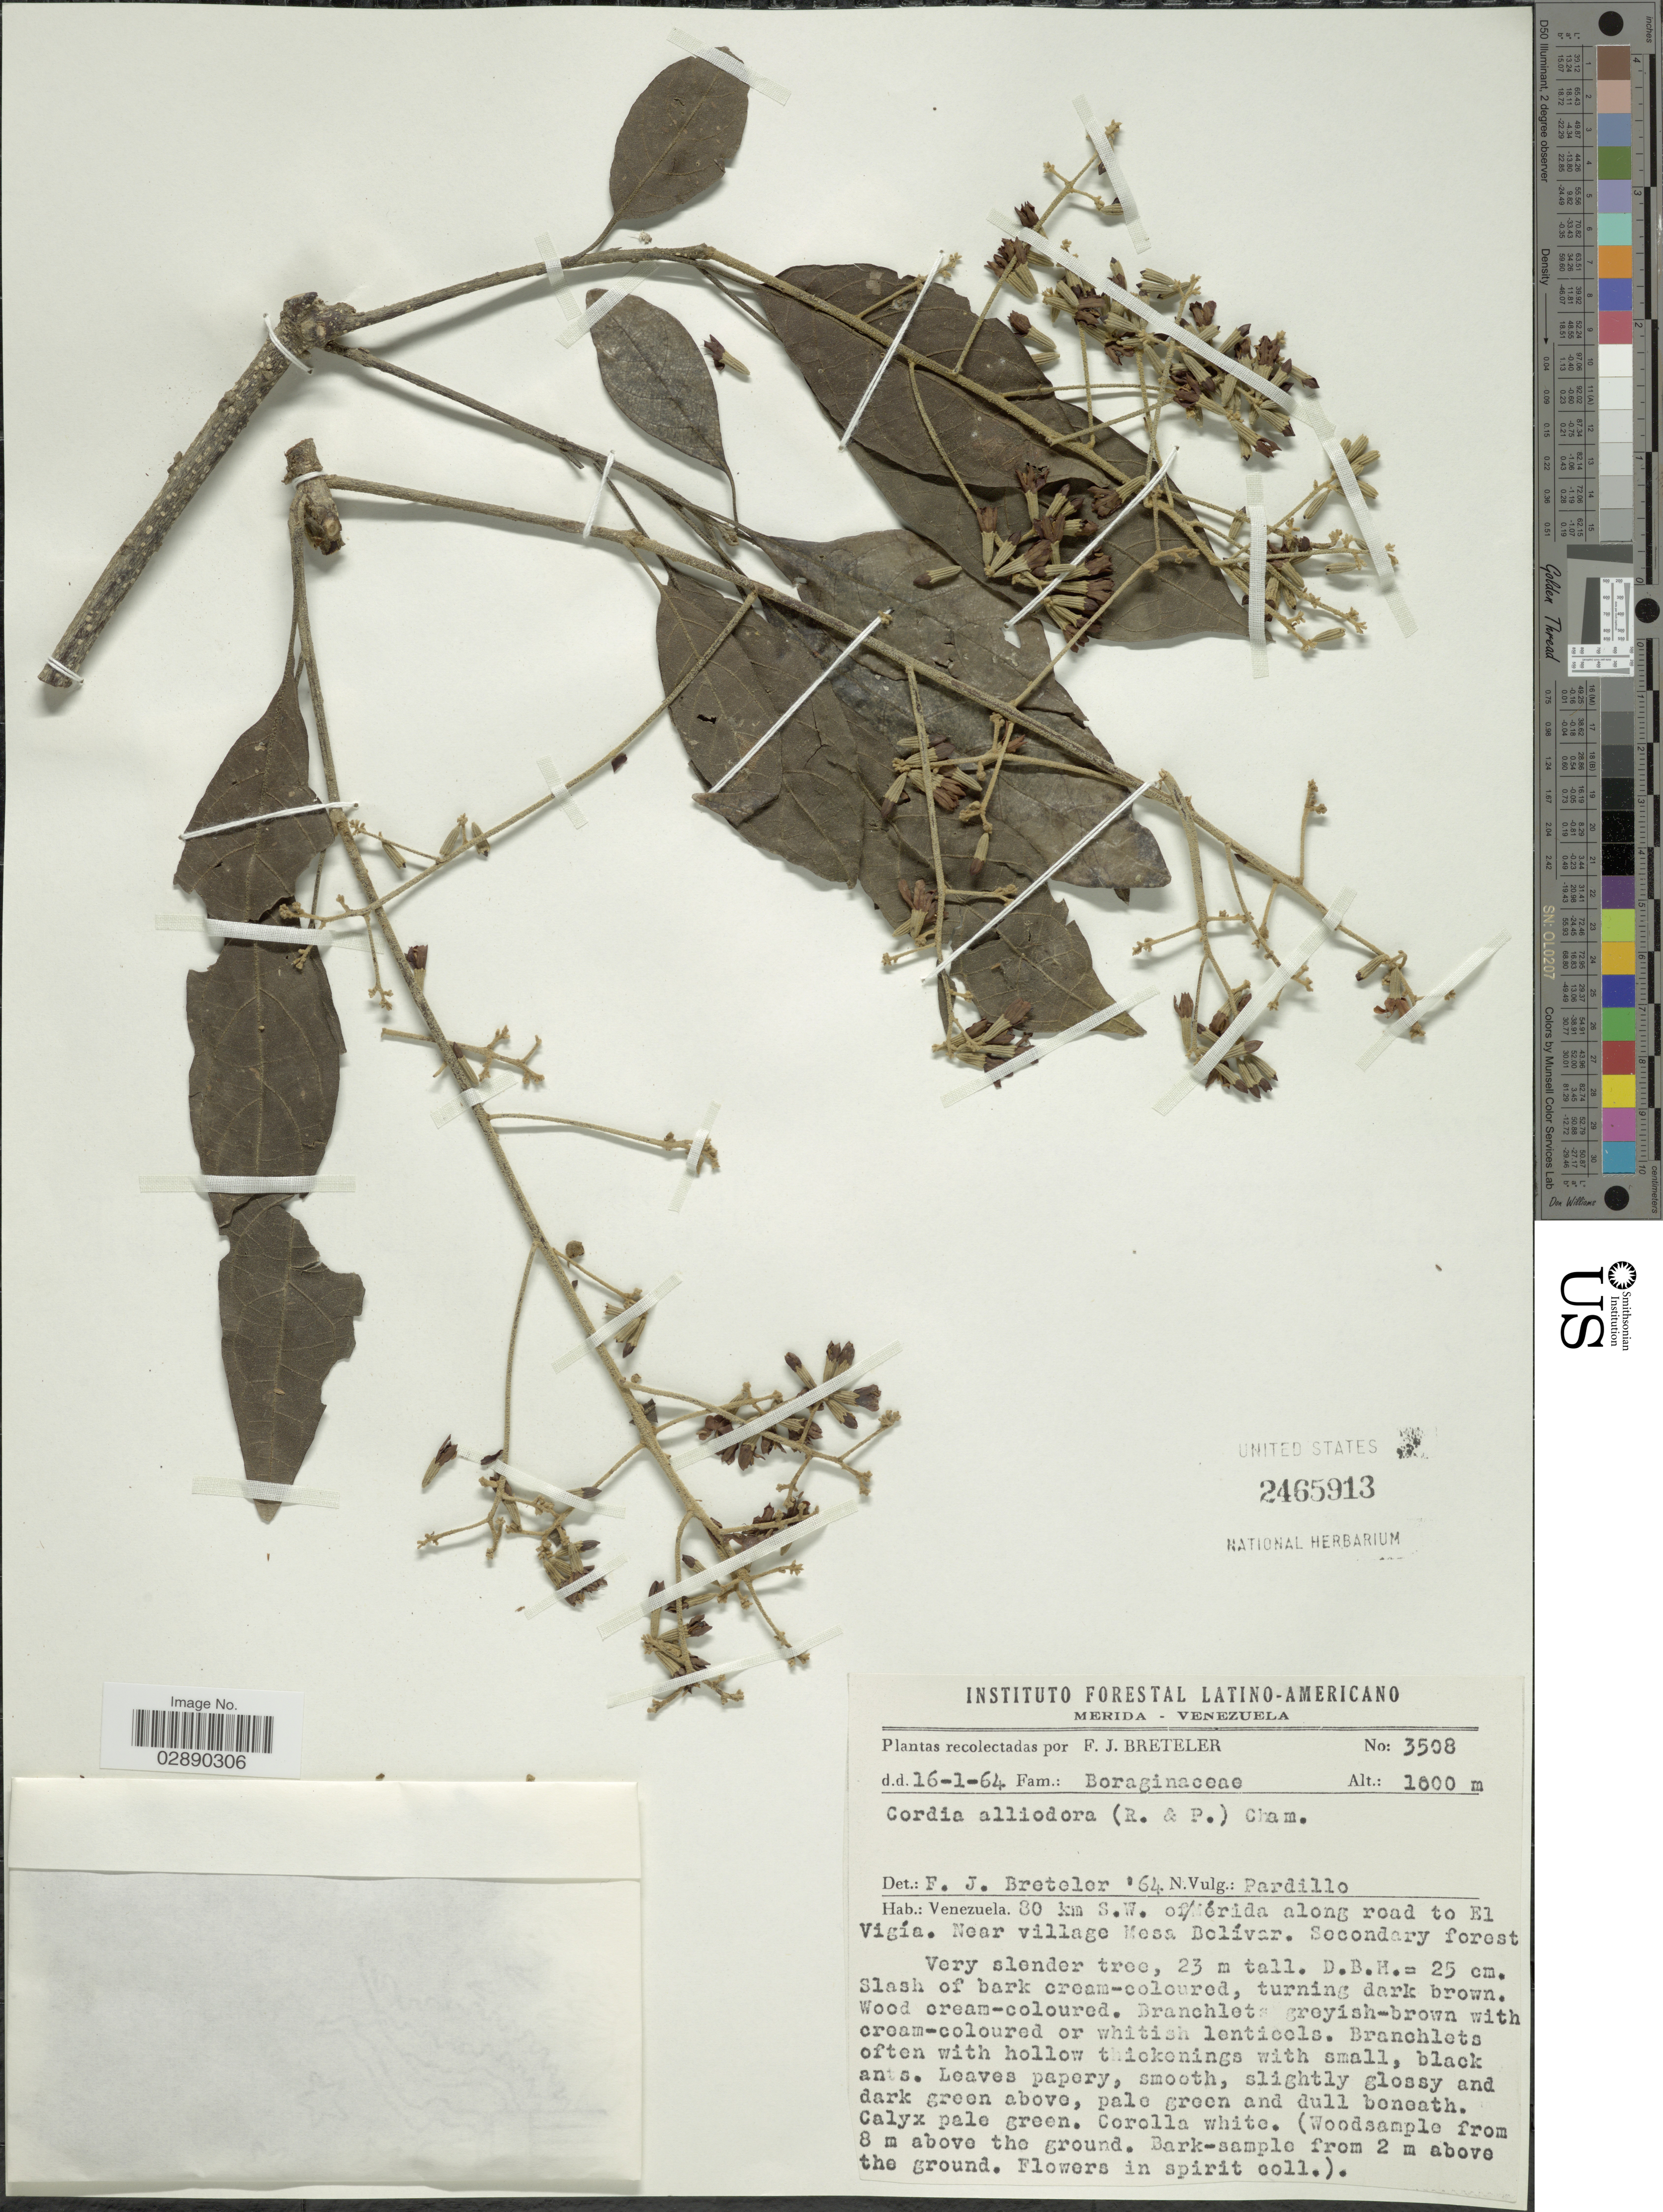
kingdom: Plantae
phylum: Tracheophyta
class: Magnoliopsida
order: Boraginales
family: Cordiaceae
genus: Cordia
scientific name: Cordia alliodora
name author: (Ruiz & Pav.) Oken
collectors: F. J. Breteler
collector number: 3508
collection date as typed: Transcribed d/m/y: 16/1/64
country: Venezuela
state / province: Mérida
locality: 80 km S.W. of Mérida along road to El Vigía. Near village Mesa Bolívar.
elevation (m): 1000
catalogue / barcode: US 2465913